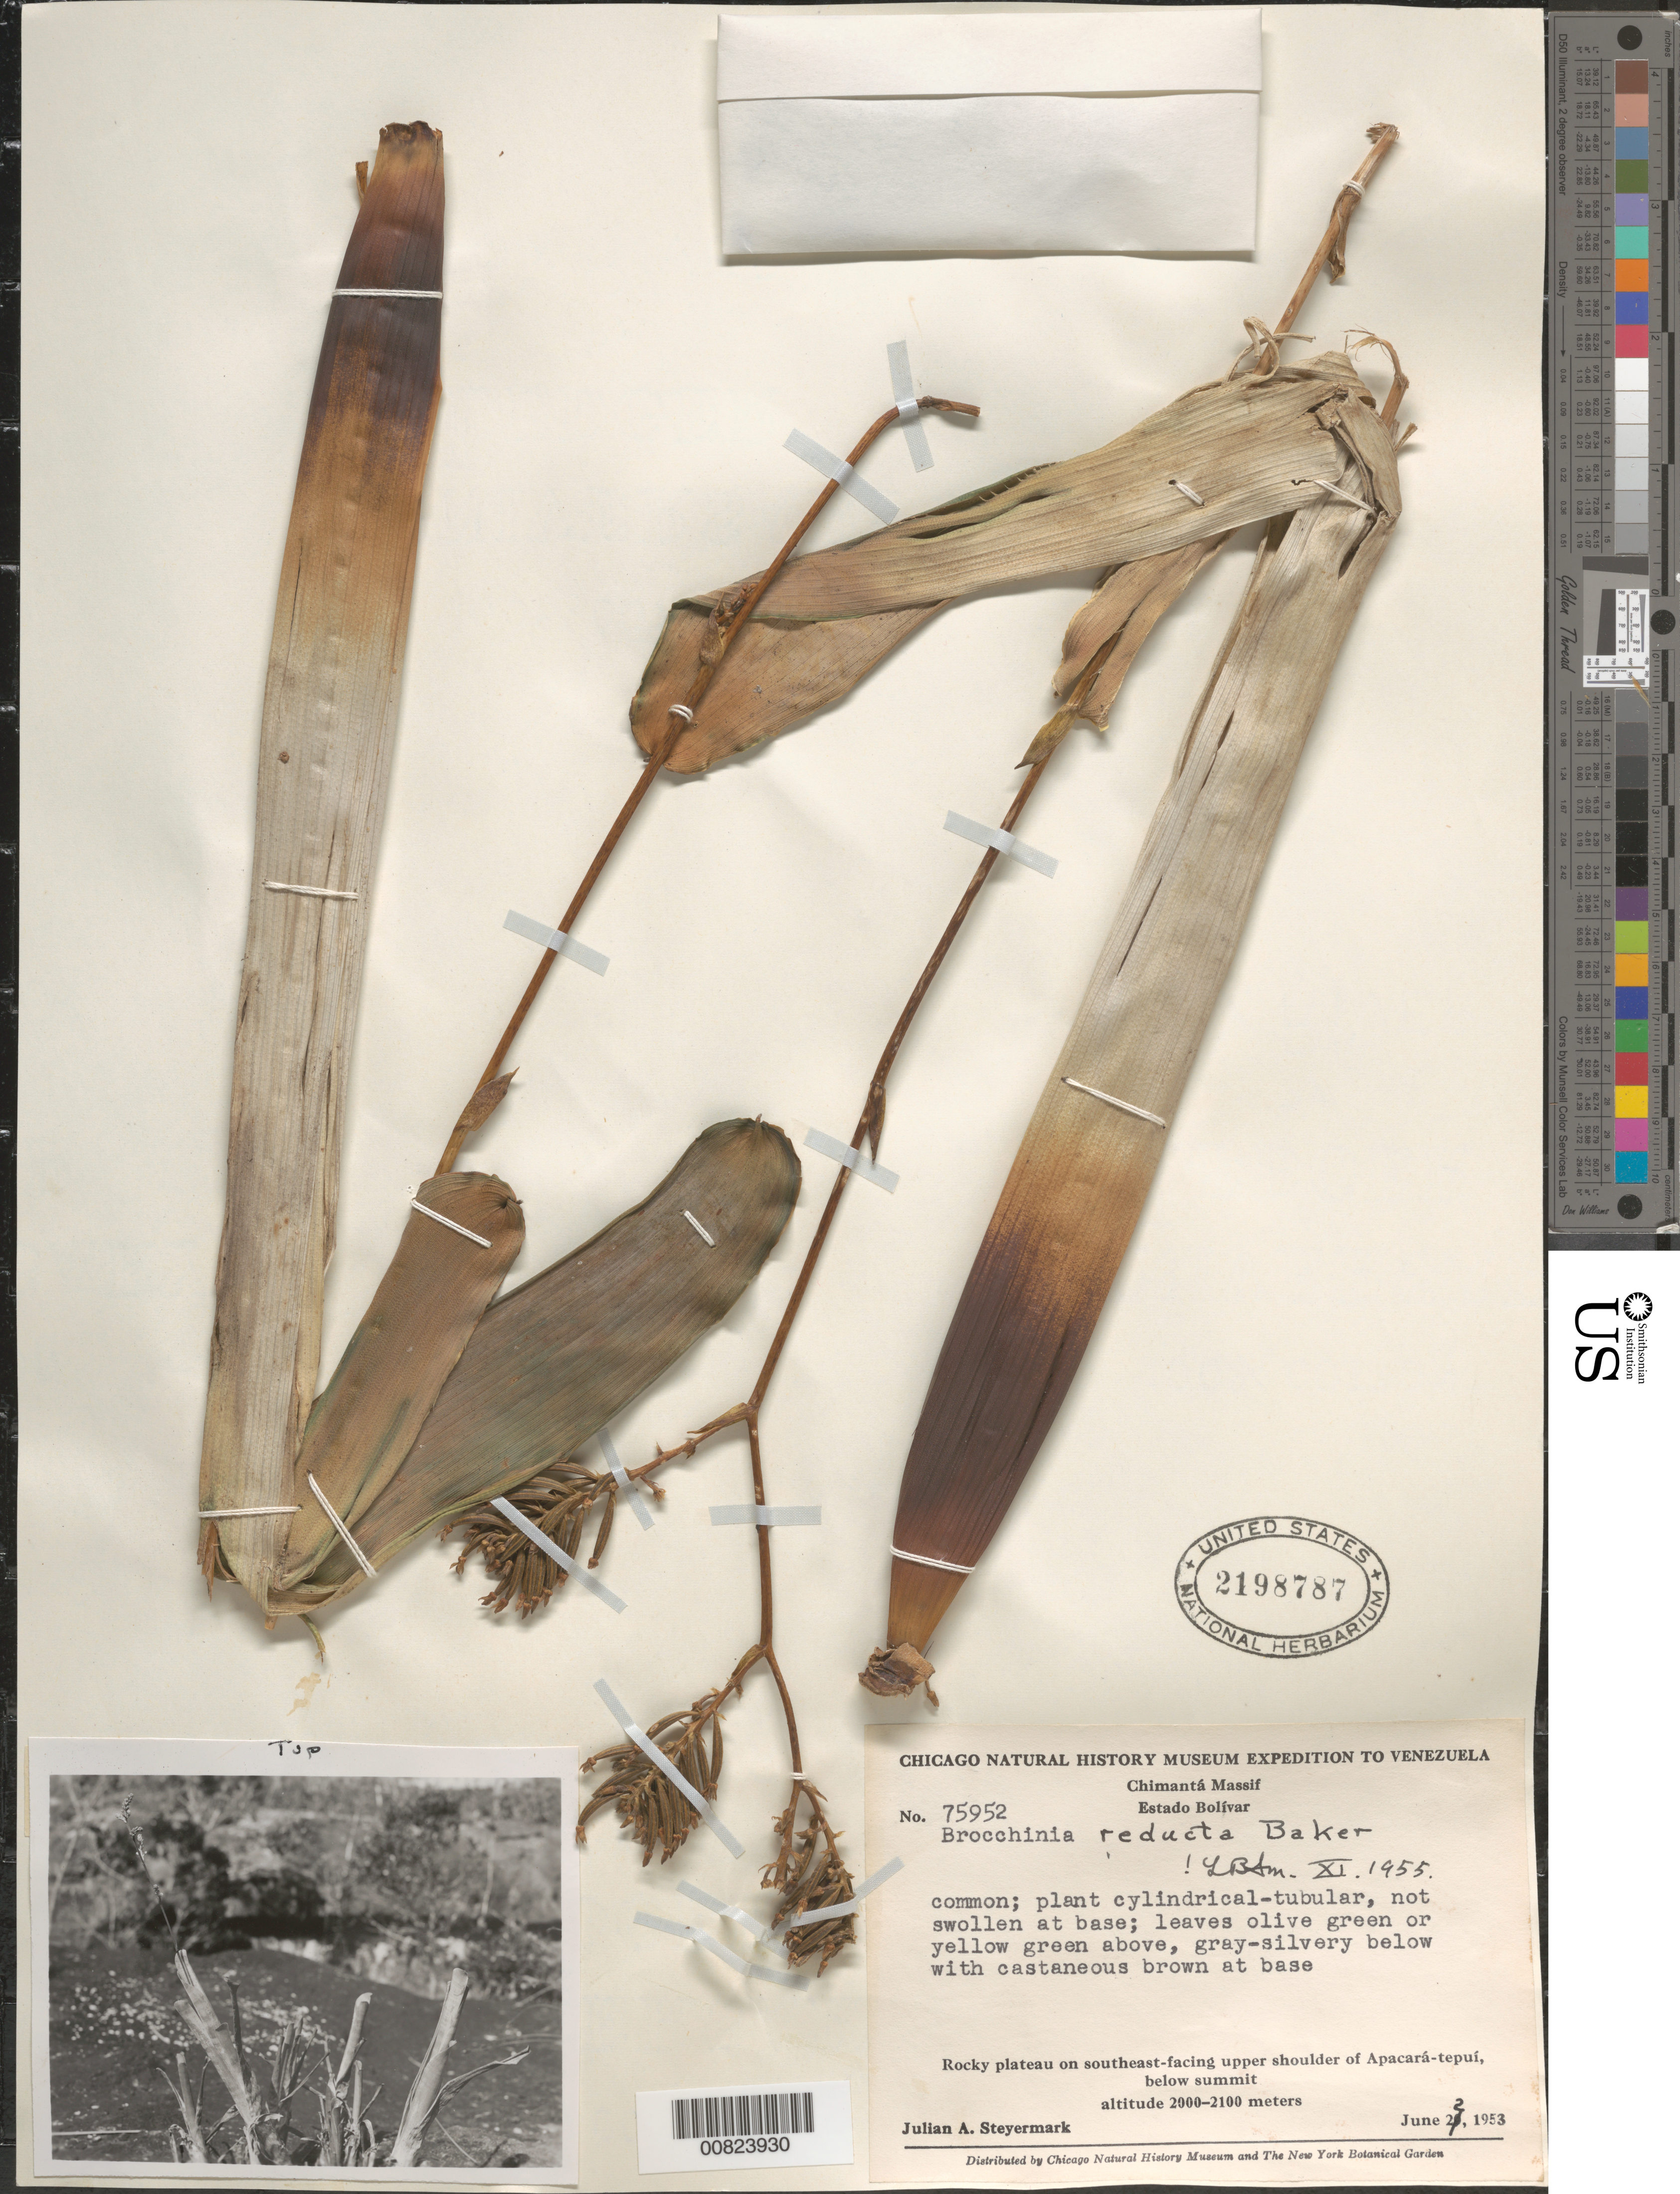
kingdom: Plantae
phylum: Tracheophyta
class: Liliopsida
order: Poales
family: Bromeliaceae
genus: Brocchinia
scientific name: Brocchinia reducta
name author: Baker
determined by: Smith, Lyman B., (US), NMNH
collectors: J. Steyermark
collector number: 75952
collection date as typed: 22-Jun-53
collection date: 1953-06-22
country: Venezuela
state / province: Bolívar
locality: Chimantá Massif, Apácara-tepuí, SE-portion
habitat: Rocky plateau on tepui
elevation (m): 2000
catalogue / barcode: US 2198787